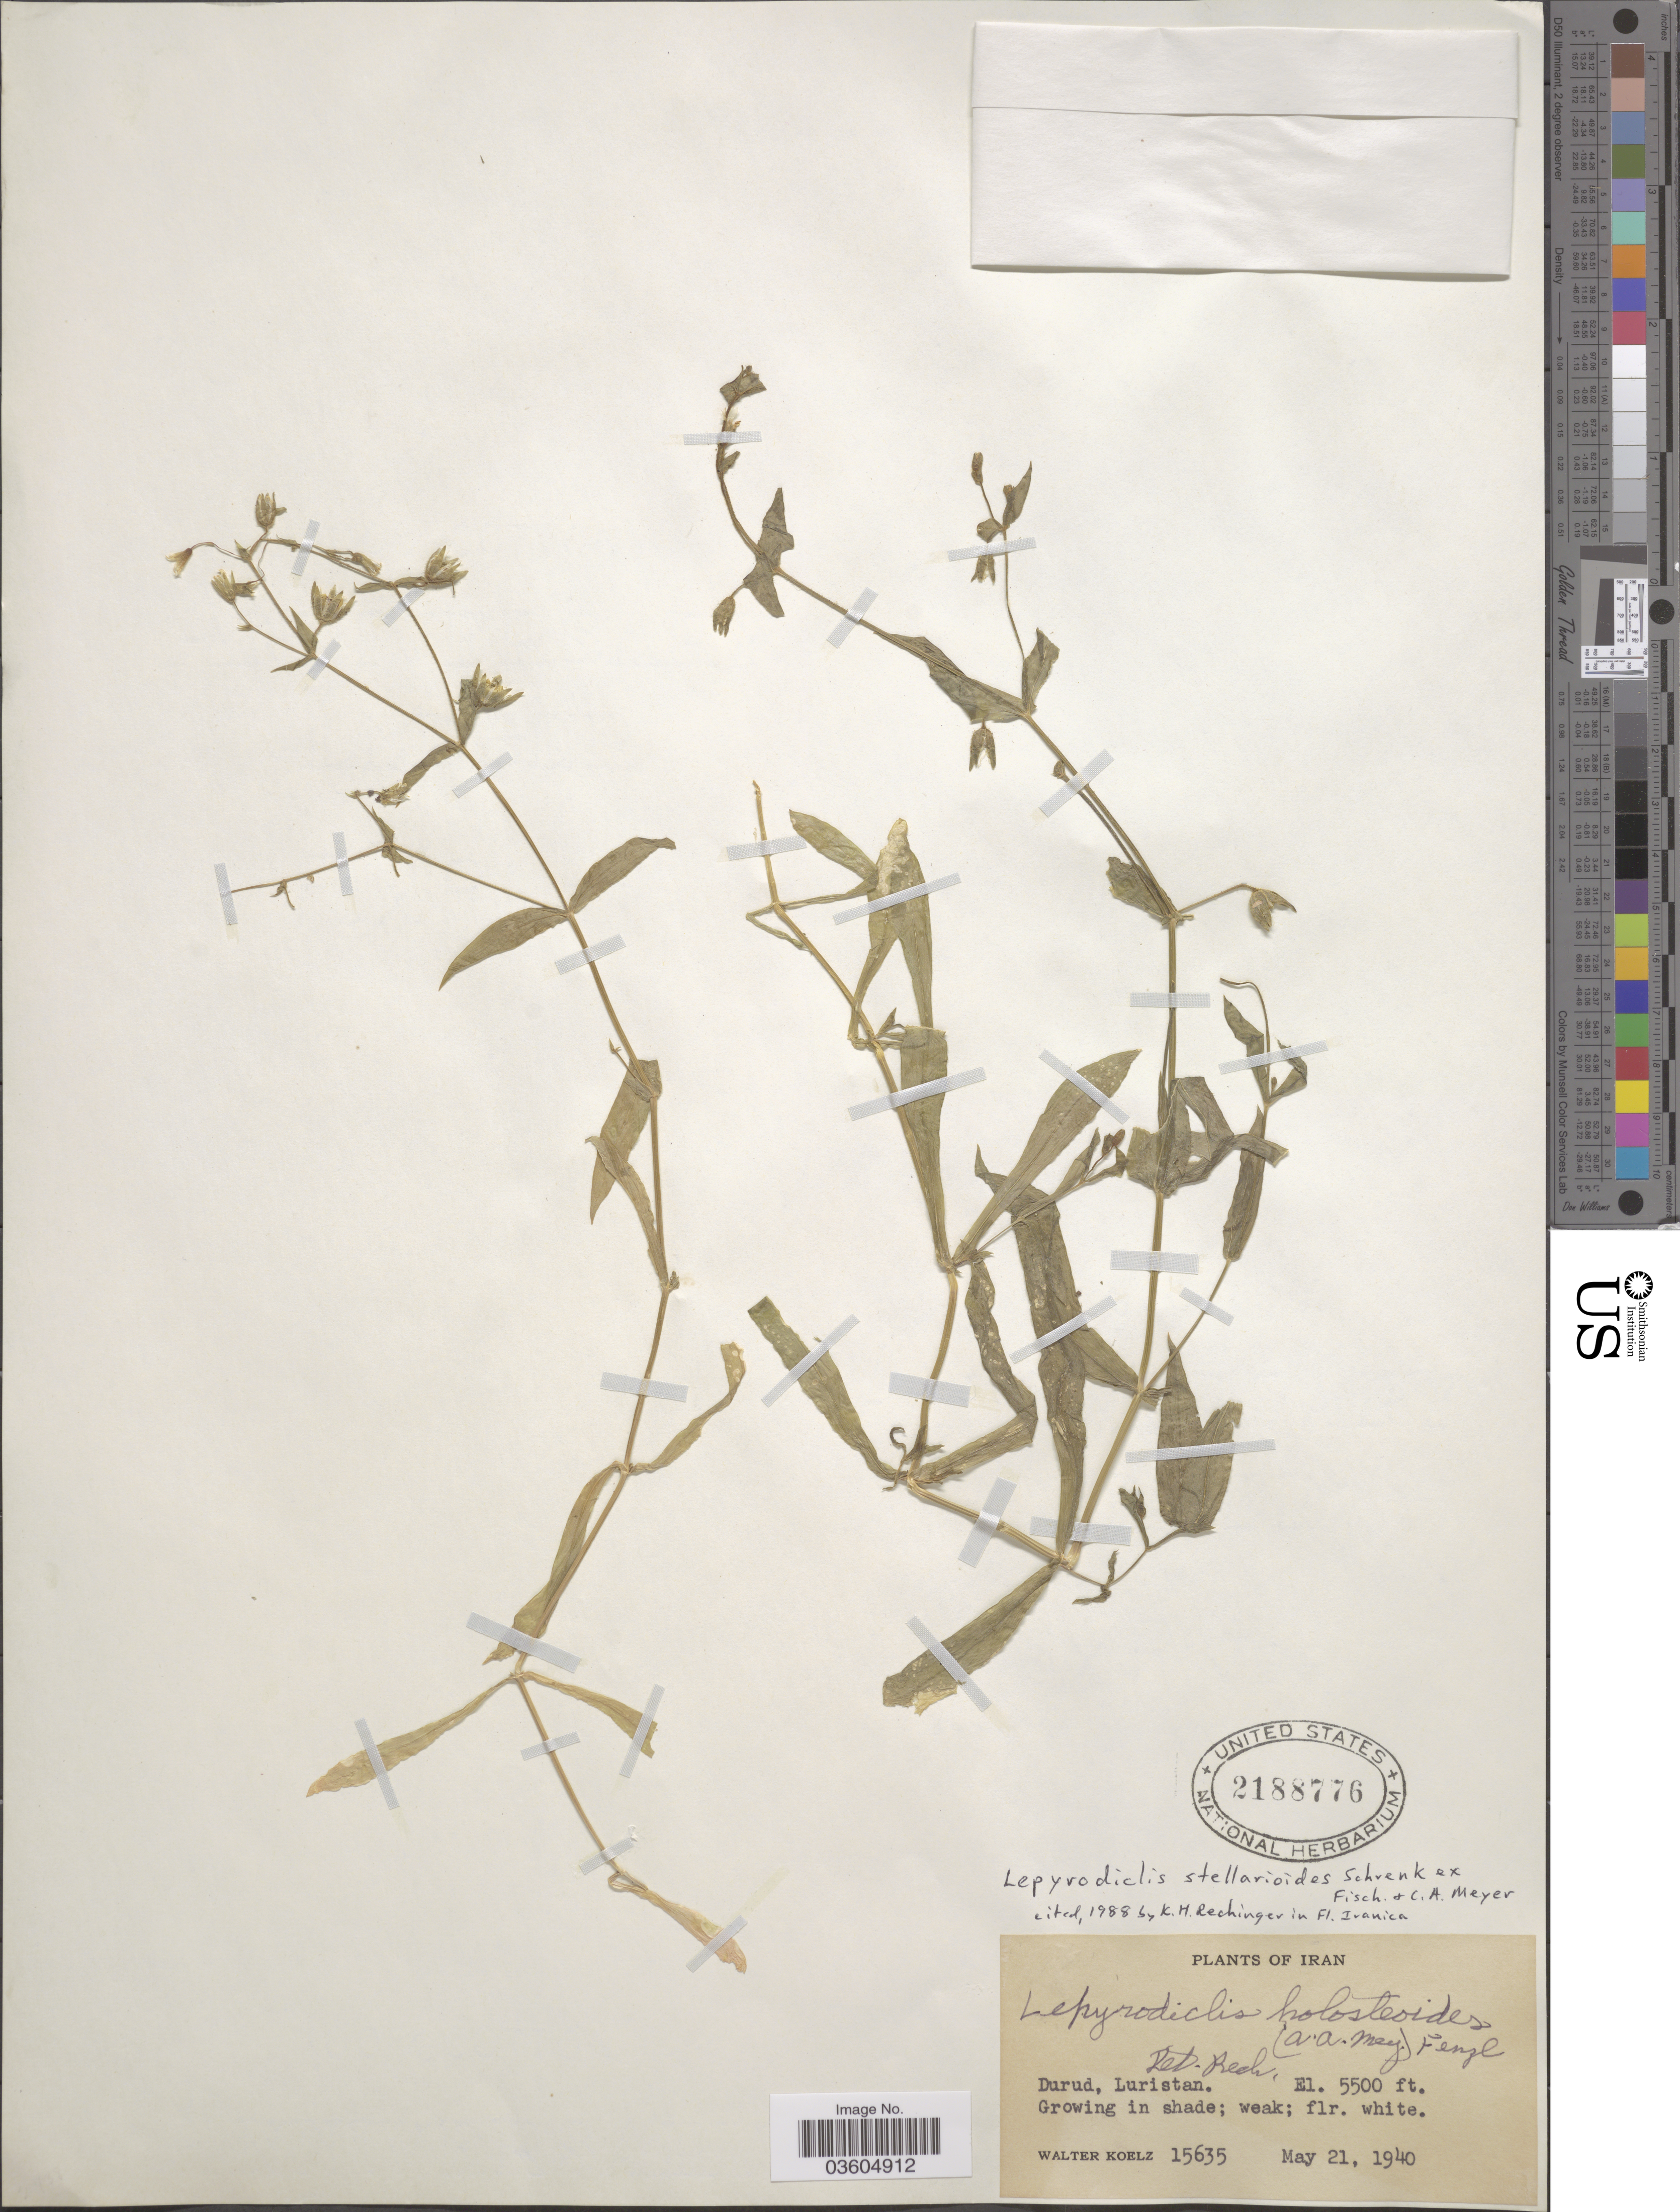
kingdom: Plantae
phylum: Tracheophyta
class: Magnoliopsida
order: Caryophyllales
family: Caryophyllaceae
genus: Lepyrodiclis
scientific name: Lepyrodiclis stellarioides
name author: Fisch. & C.A. Mey.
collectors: W. N. Koelz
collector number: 15635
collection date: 1940-05-21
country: Iran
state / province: Lorestan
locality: Durud, Luristan.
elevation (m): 1676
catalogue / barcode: US 2188776